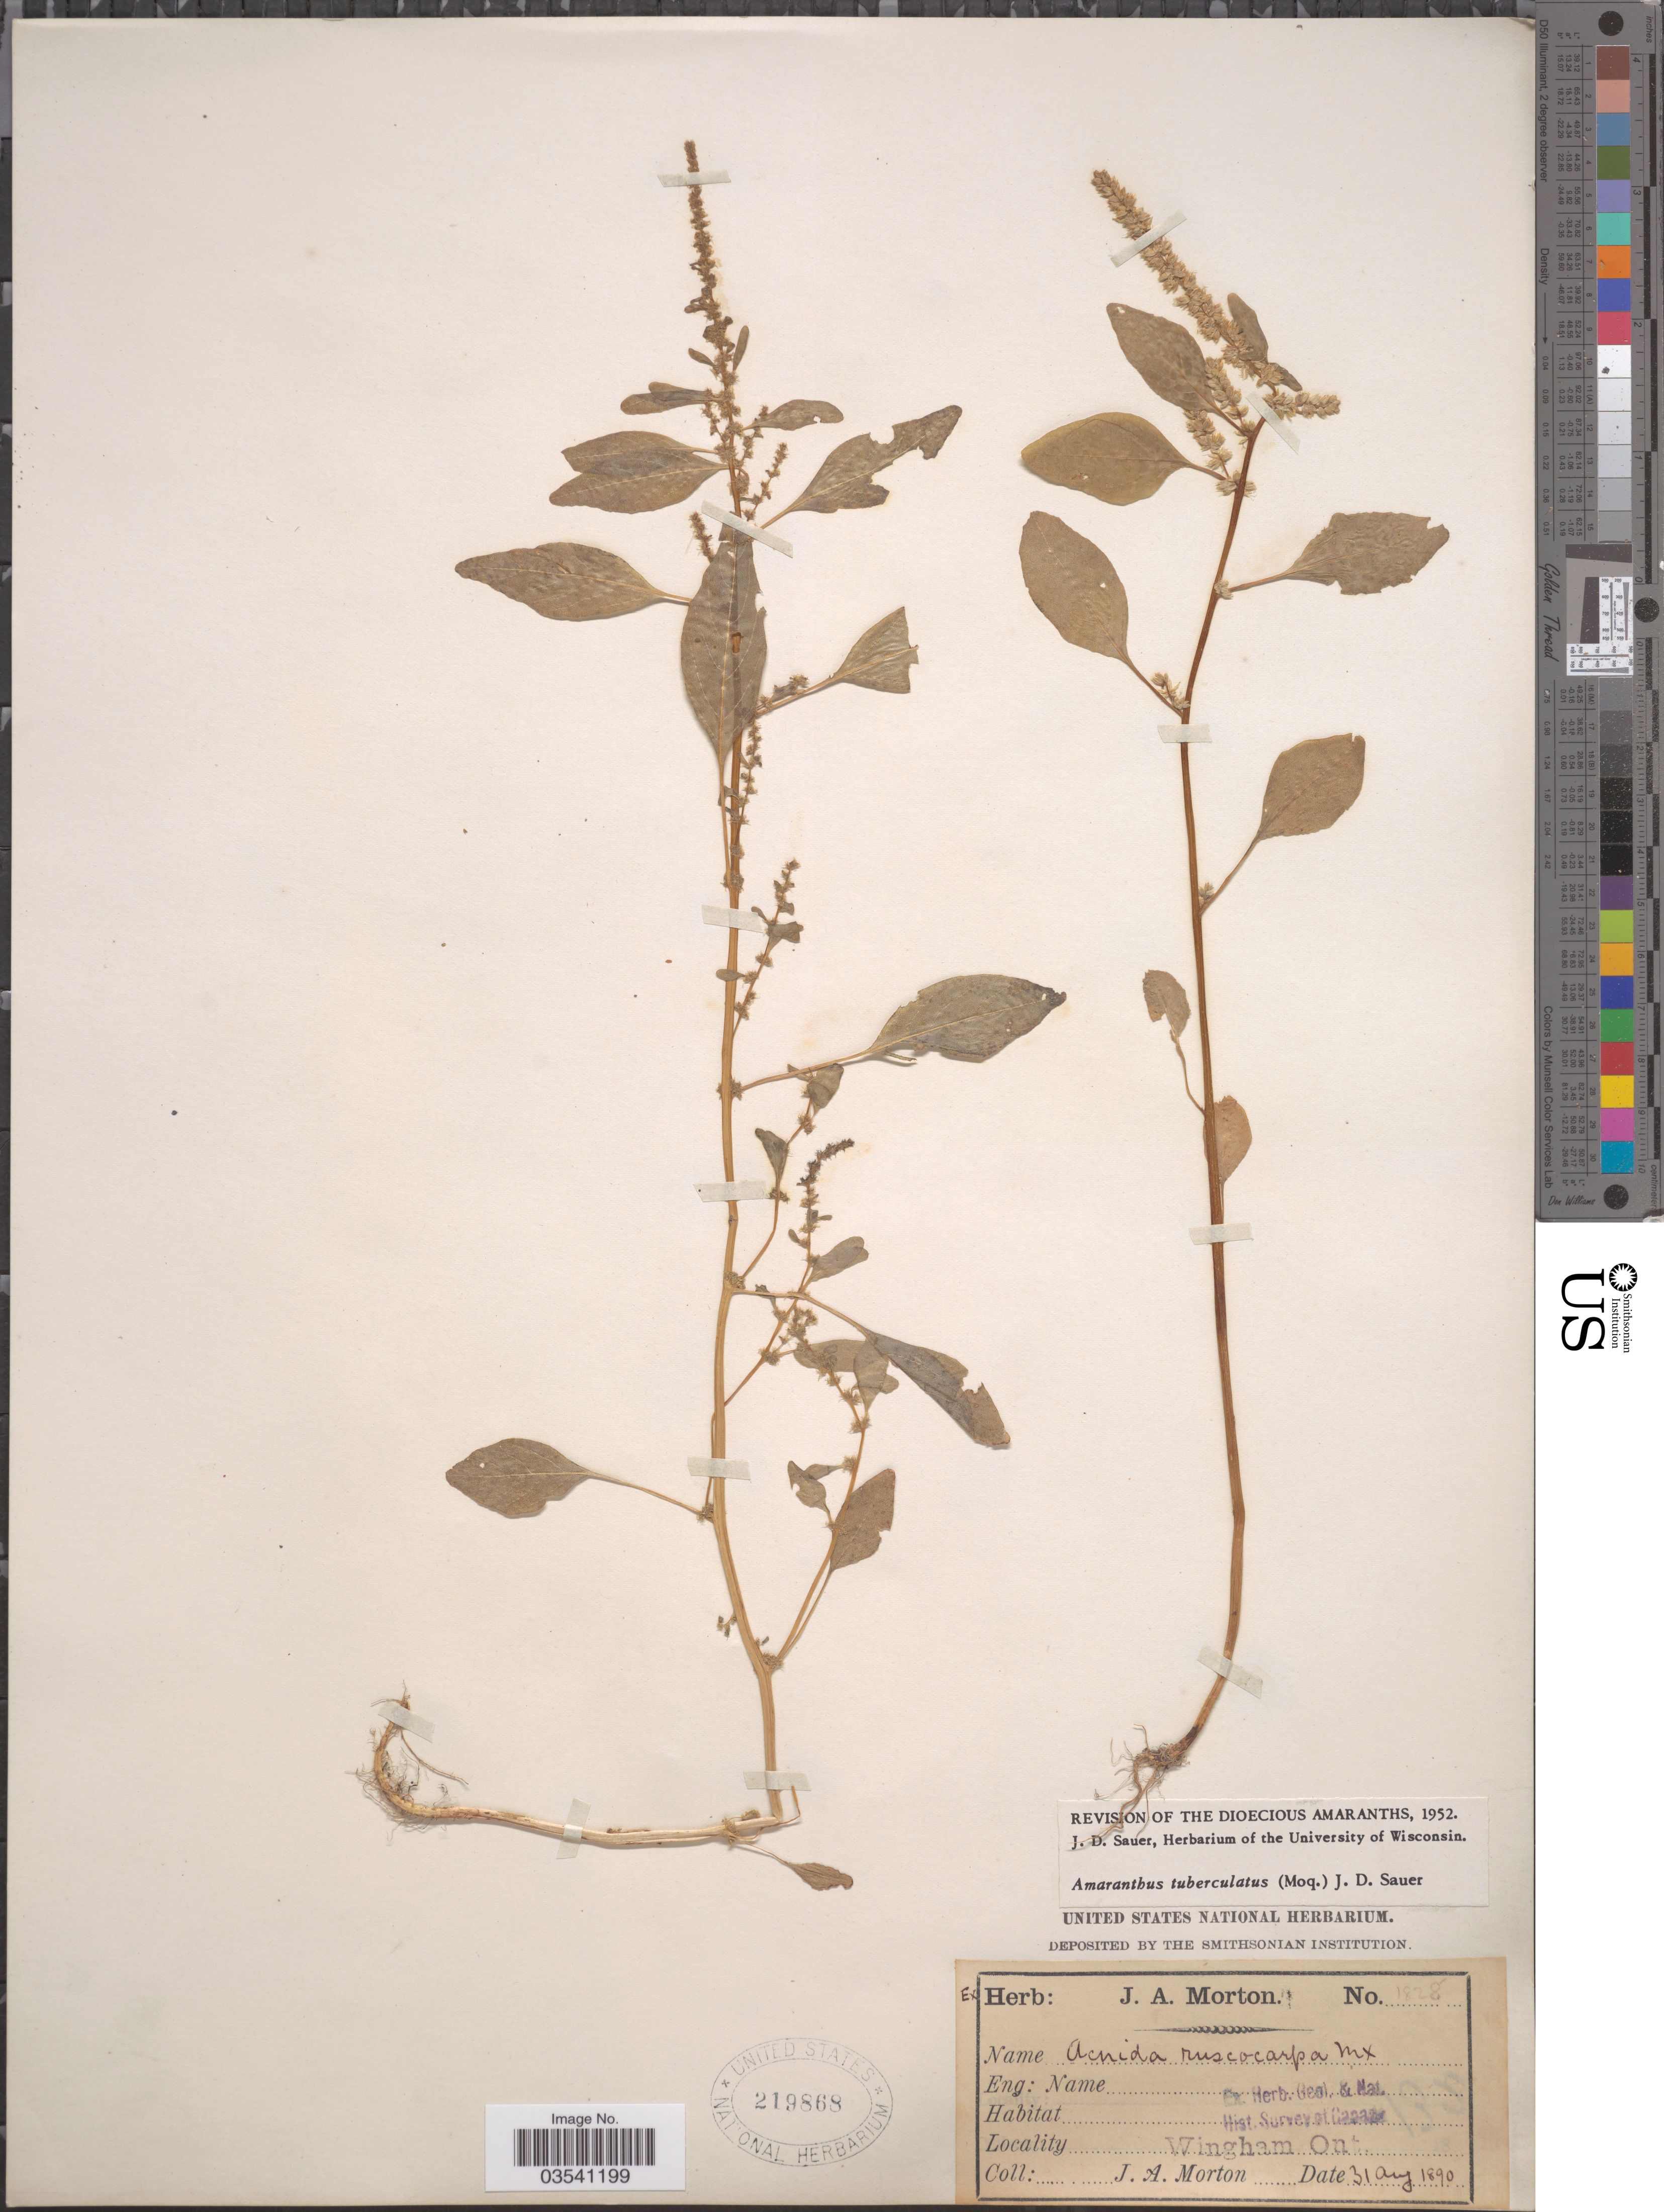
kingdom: Plantae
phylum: Tracheophyta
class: Magnoliopsida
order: Caryophyllales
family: Amaranthaceae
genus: Amaranthus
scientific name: Amaranthus tuberculatus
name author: (Moq.) J.D. Sauer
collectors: J. A. Morton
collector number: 1828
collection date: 1890-08-31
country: Canada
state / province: Ontario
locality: Wingham.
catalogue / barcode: US 219868